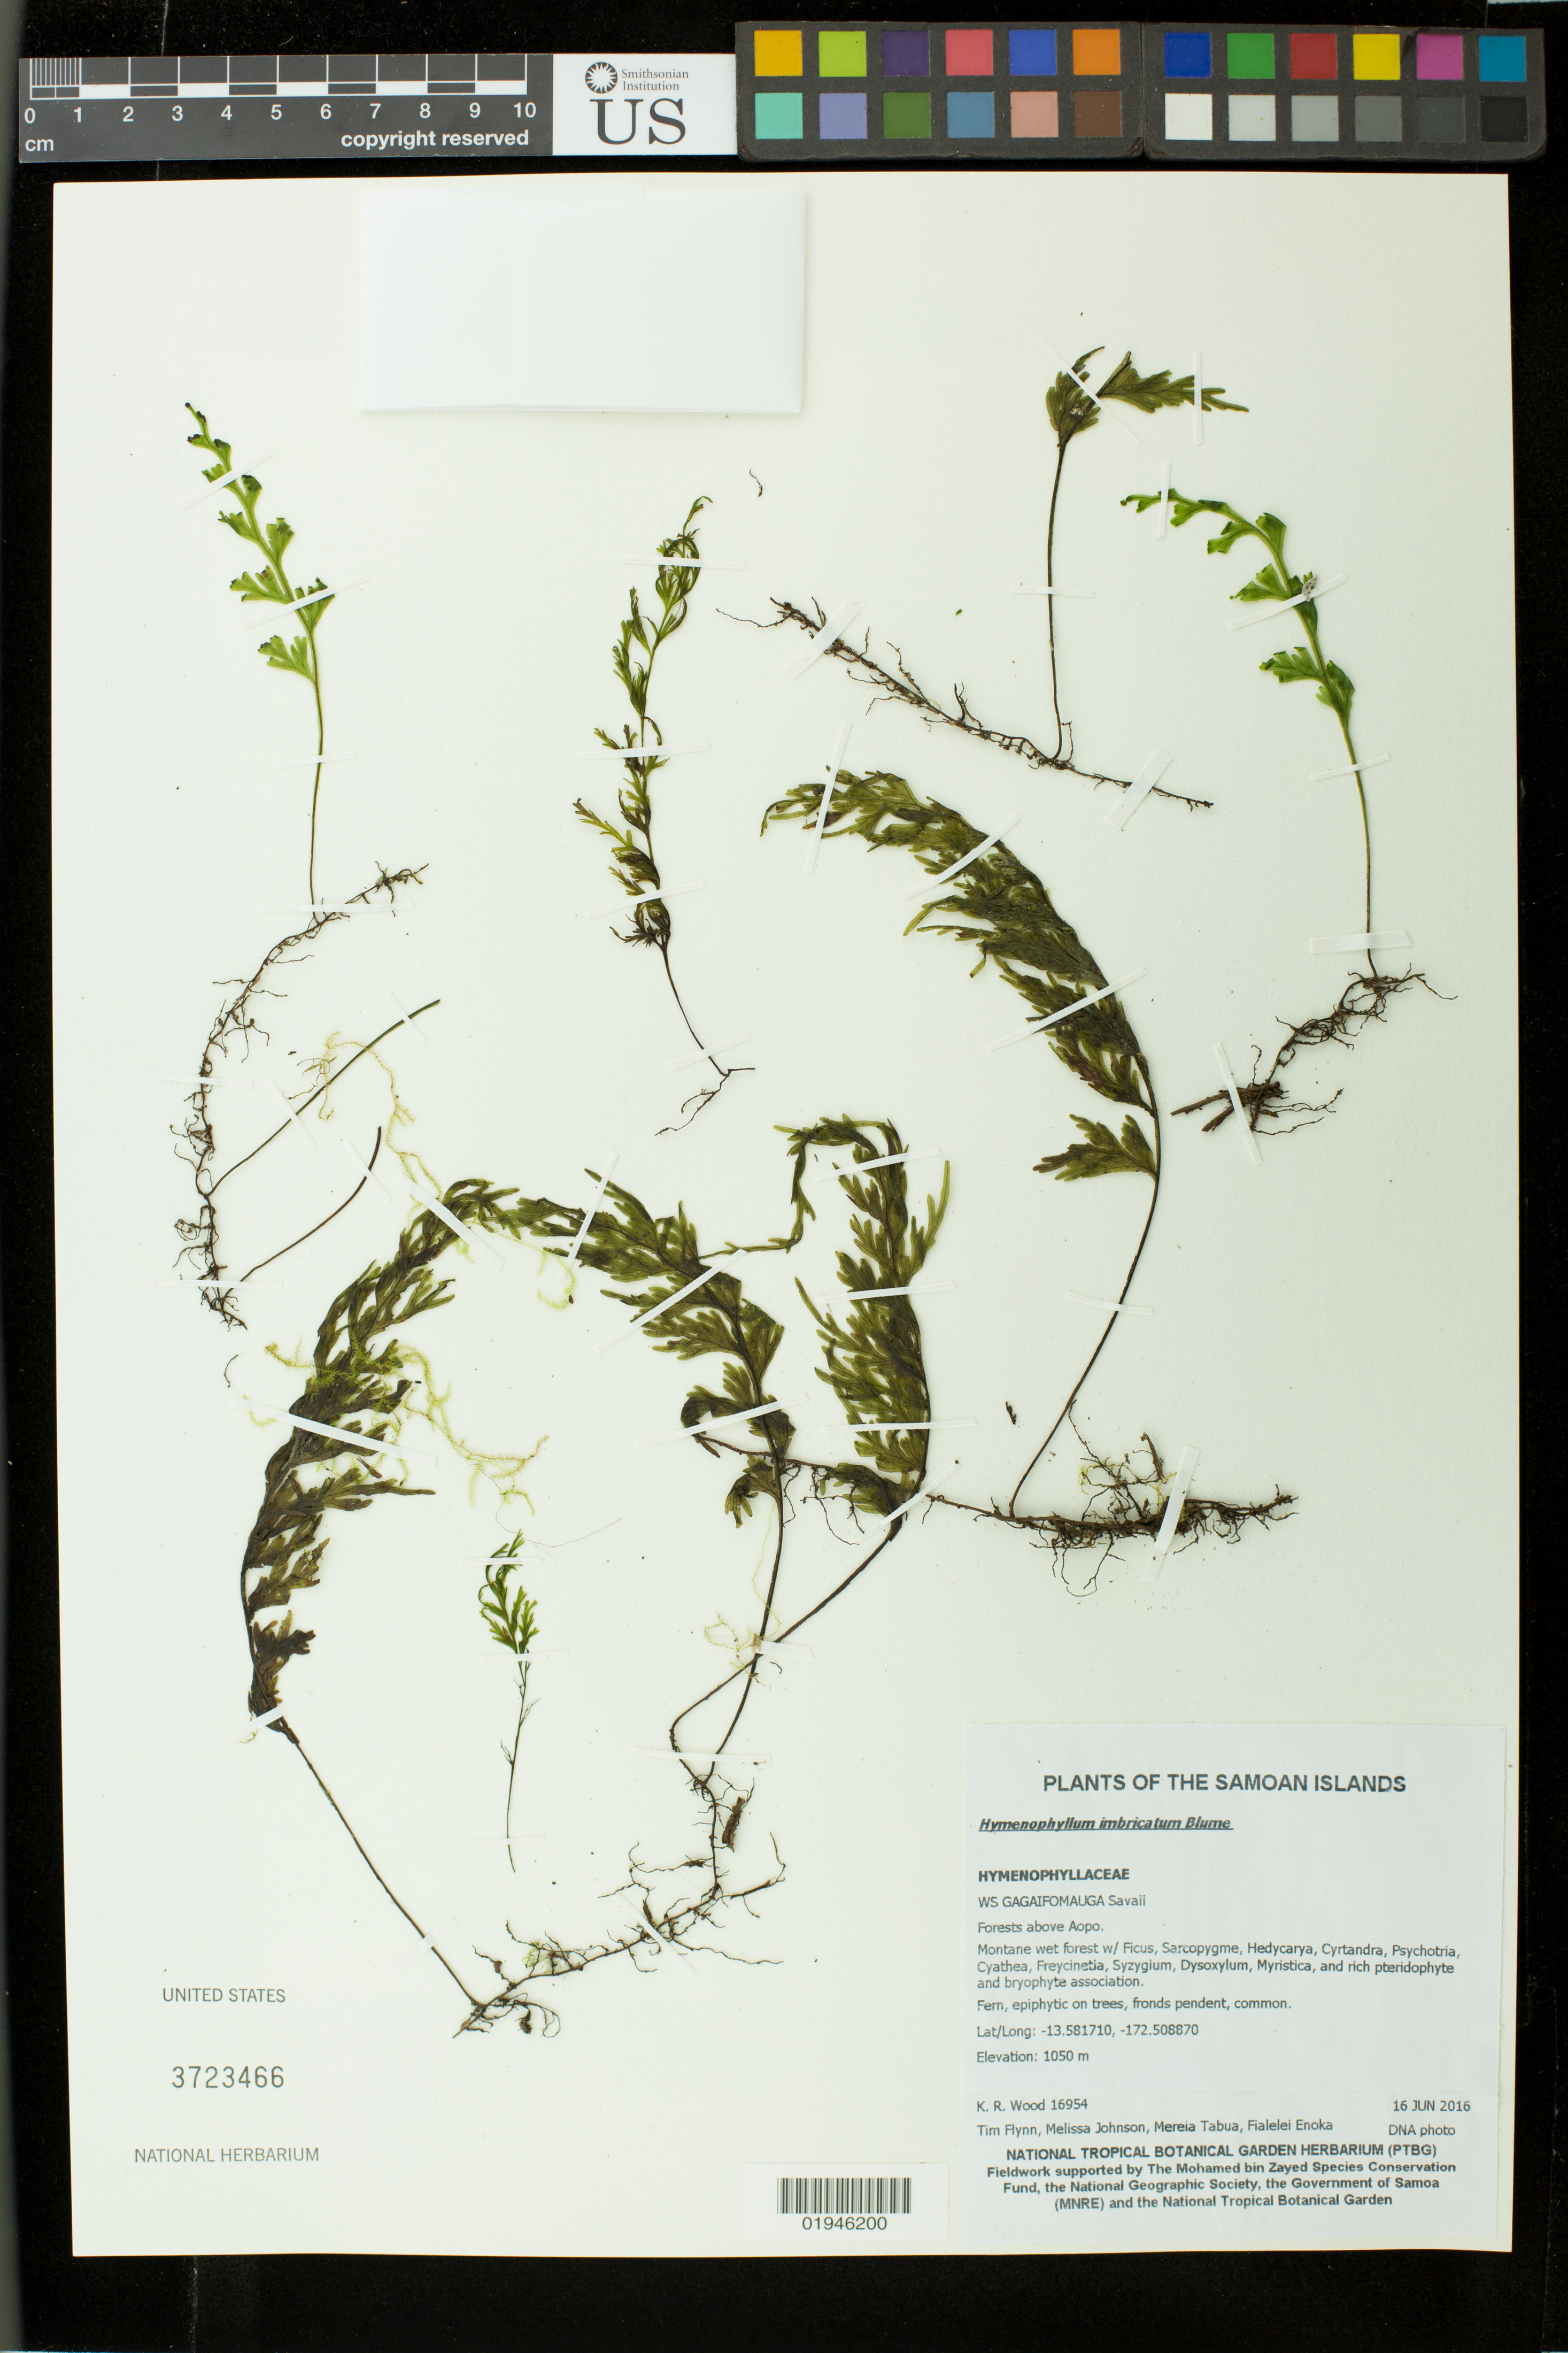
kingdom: Plantae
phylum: Tracheophyta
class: Polypodiopsida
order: Hymenophyllales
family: Hymenophyllaceae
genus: Hymenophyllum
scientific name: Hymenophyllum imbricatum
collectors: K. R. Wood, T. W. Flynn, M. Johnson, M. Tabua & F. Enoka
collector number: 16954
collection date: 2016-06-16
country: Samoa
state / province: Gagaifomauga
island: Savai'i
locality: Savaii, Forests above Aopo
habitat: Montane wet forest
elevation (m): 1050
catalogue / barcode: US 3723466